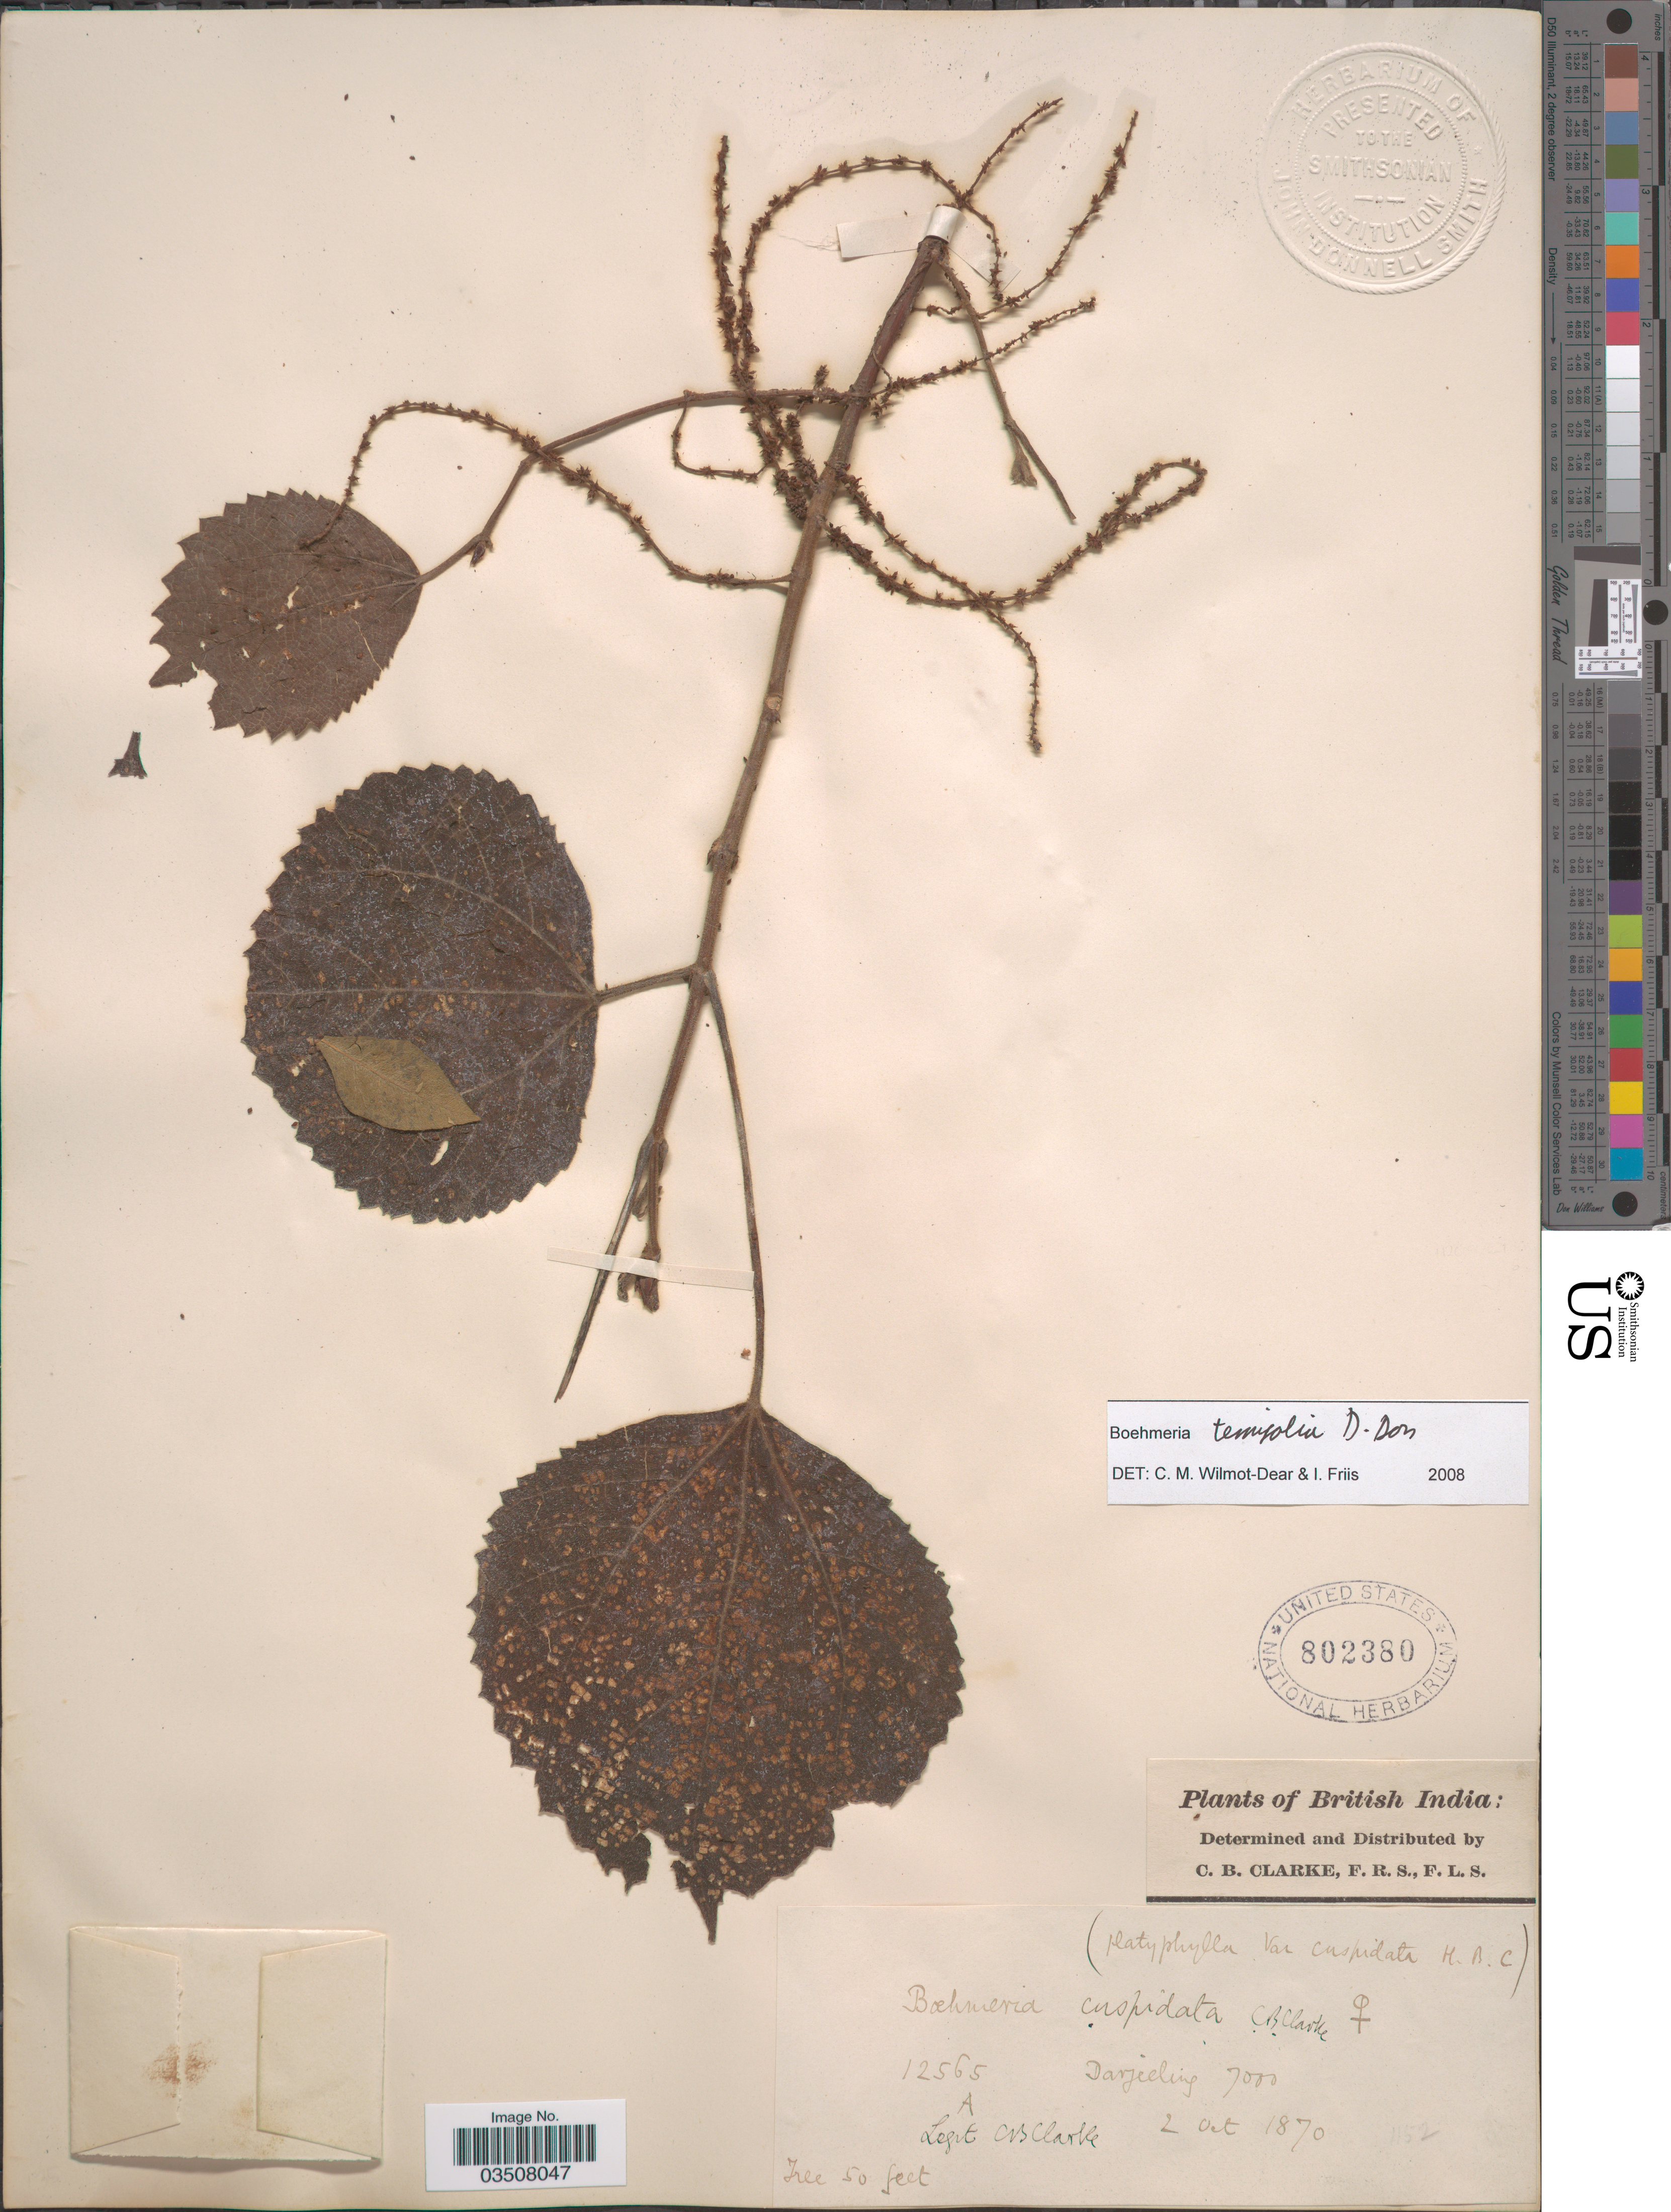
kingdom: Plantae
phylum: Tracheophyta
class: Magnoliopsida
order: Rosales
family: Urticaceae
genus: Boehmeria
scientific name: Boehmeria ternifolia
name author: D. Don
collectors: C. B. Clarke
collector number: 12565A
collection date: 1870-10-02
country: India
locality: British India. Darjeeling.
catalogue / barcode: US 802380